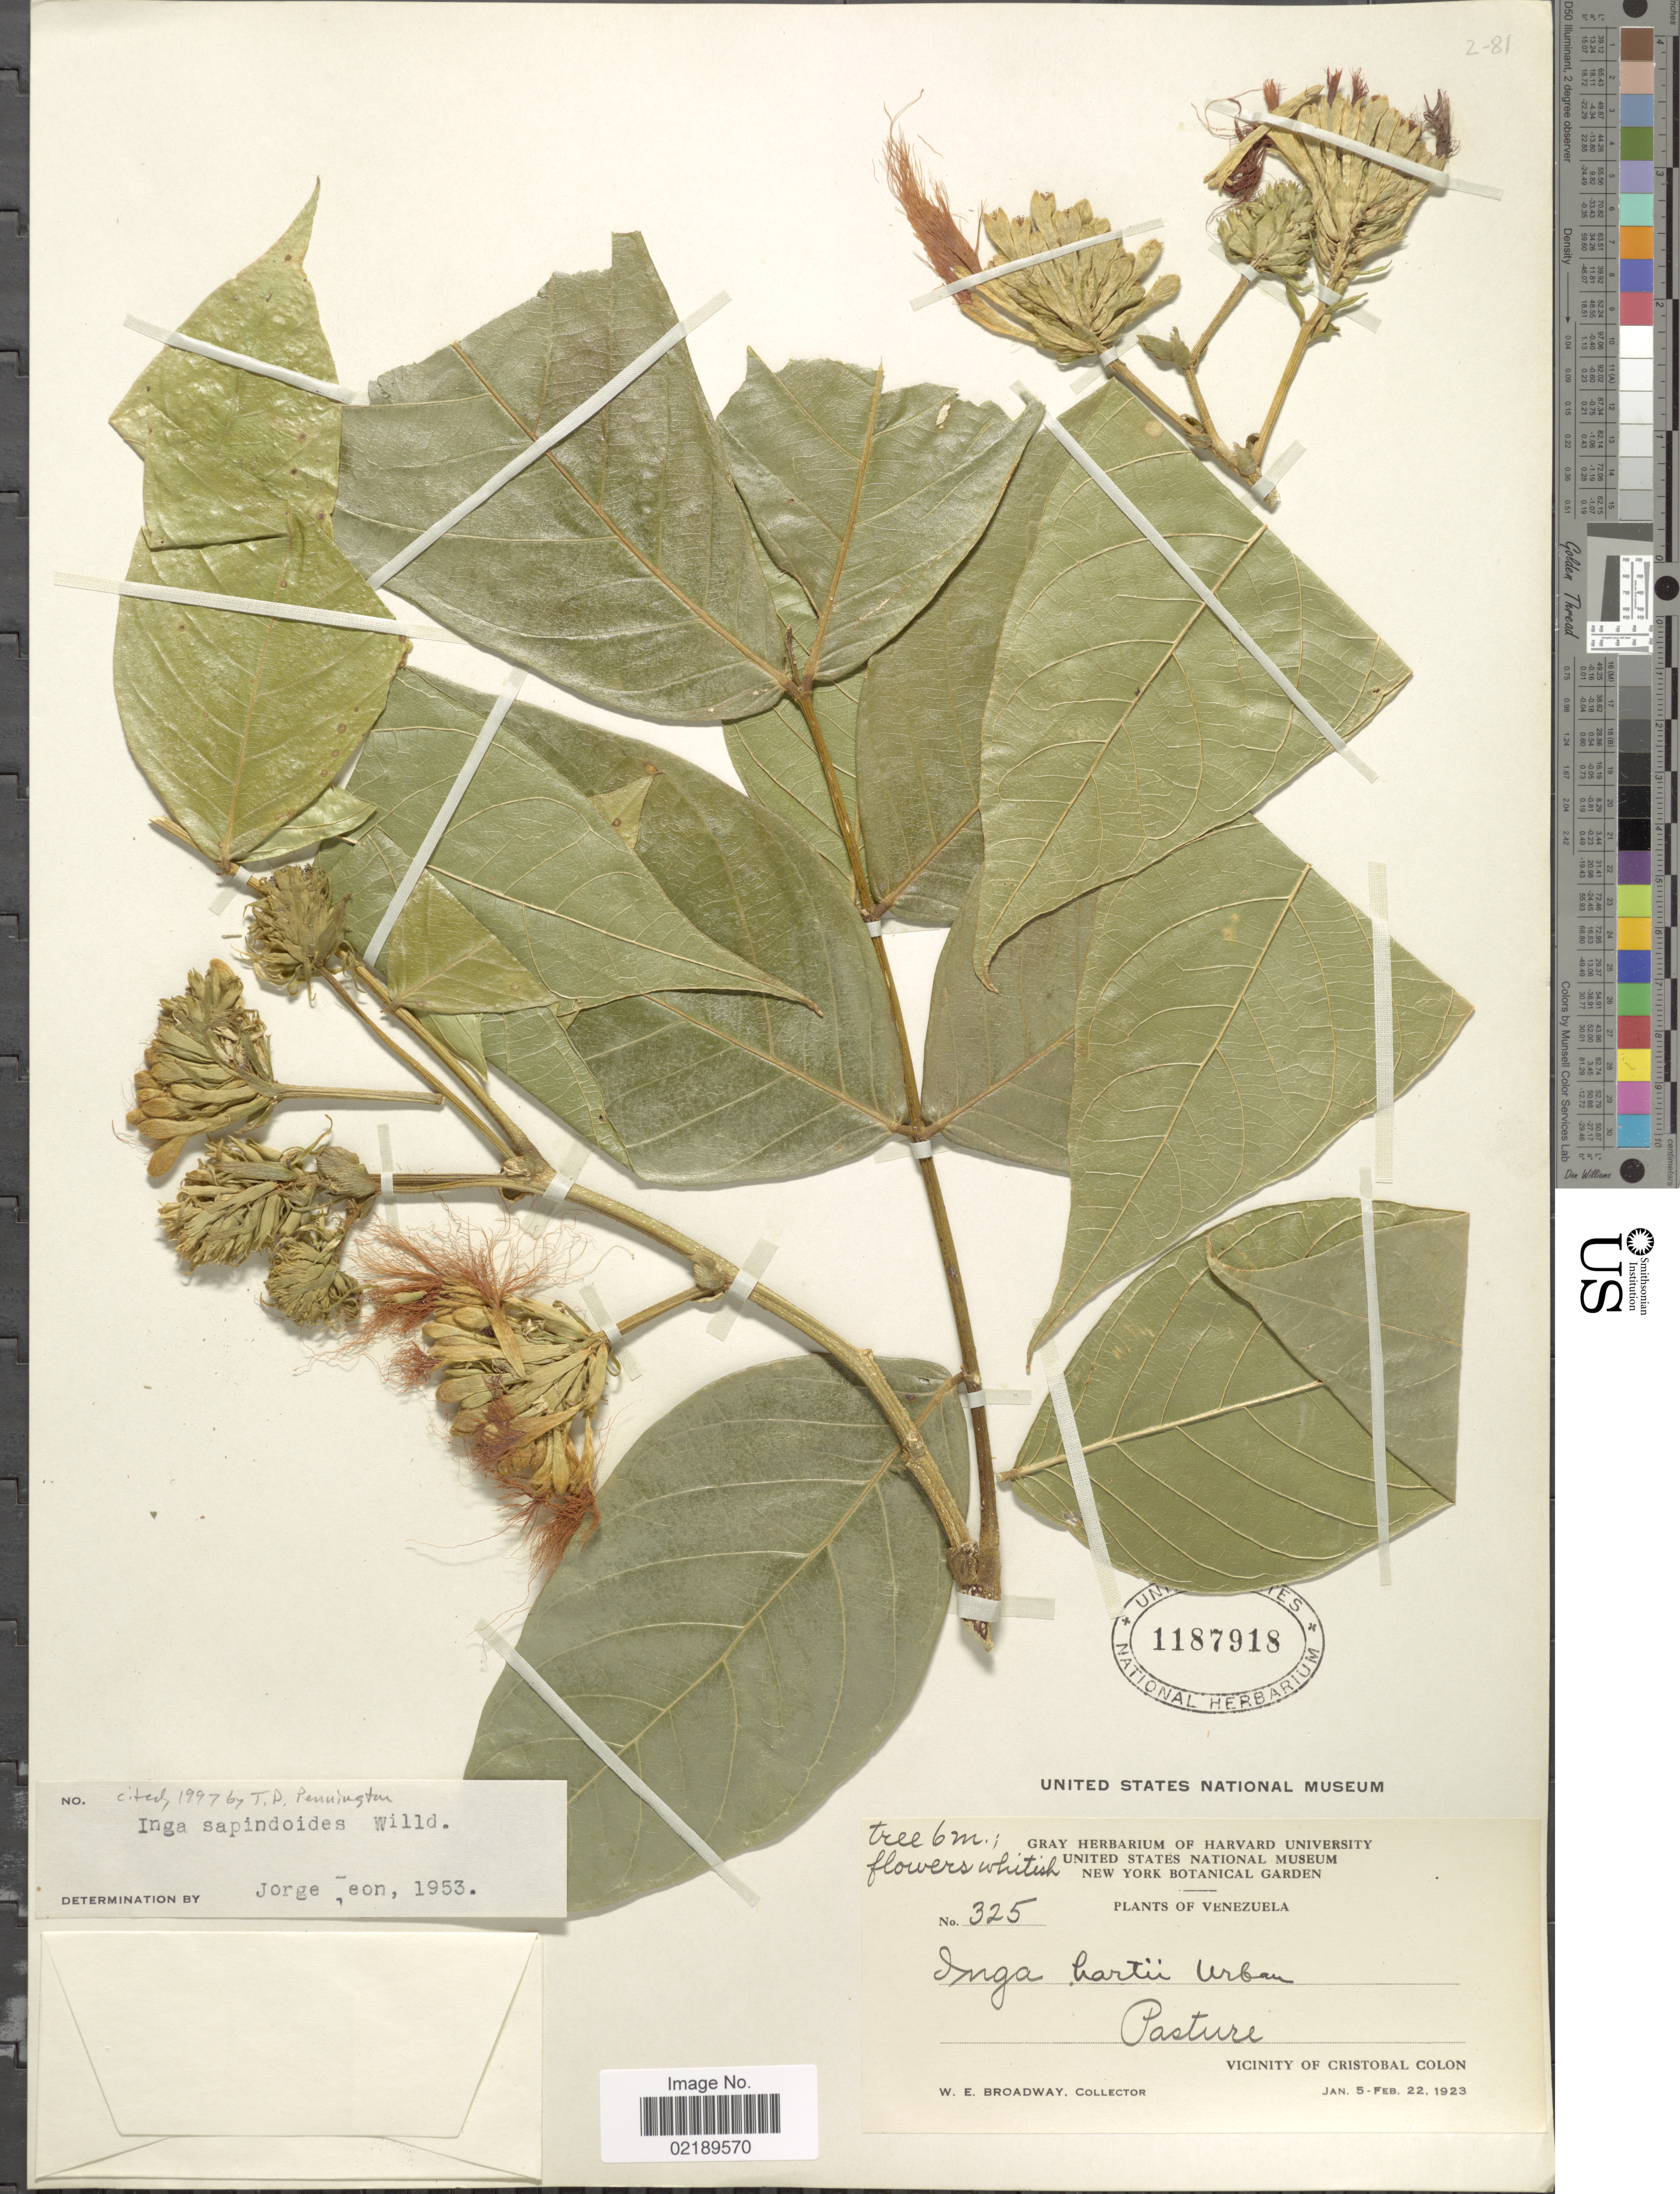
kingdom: Plantae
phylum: Tracheophyta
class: Magnoliopsida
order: Fabales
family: Fabaceae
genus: Inga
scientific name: Inga sapindoides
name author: Willd.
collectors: W. E. Broadway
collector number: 325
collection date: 1923-01-05/1923-02-22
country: Venezuela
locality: Pasture, vicinity of Cristobal Colon.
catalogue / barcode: US 1187918